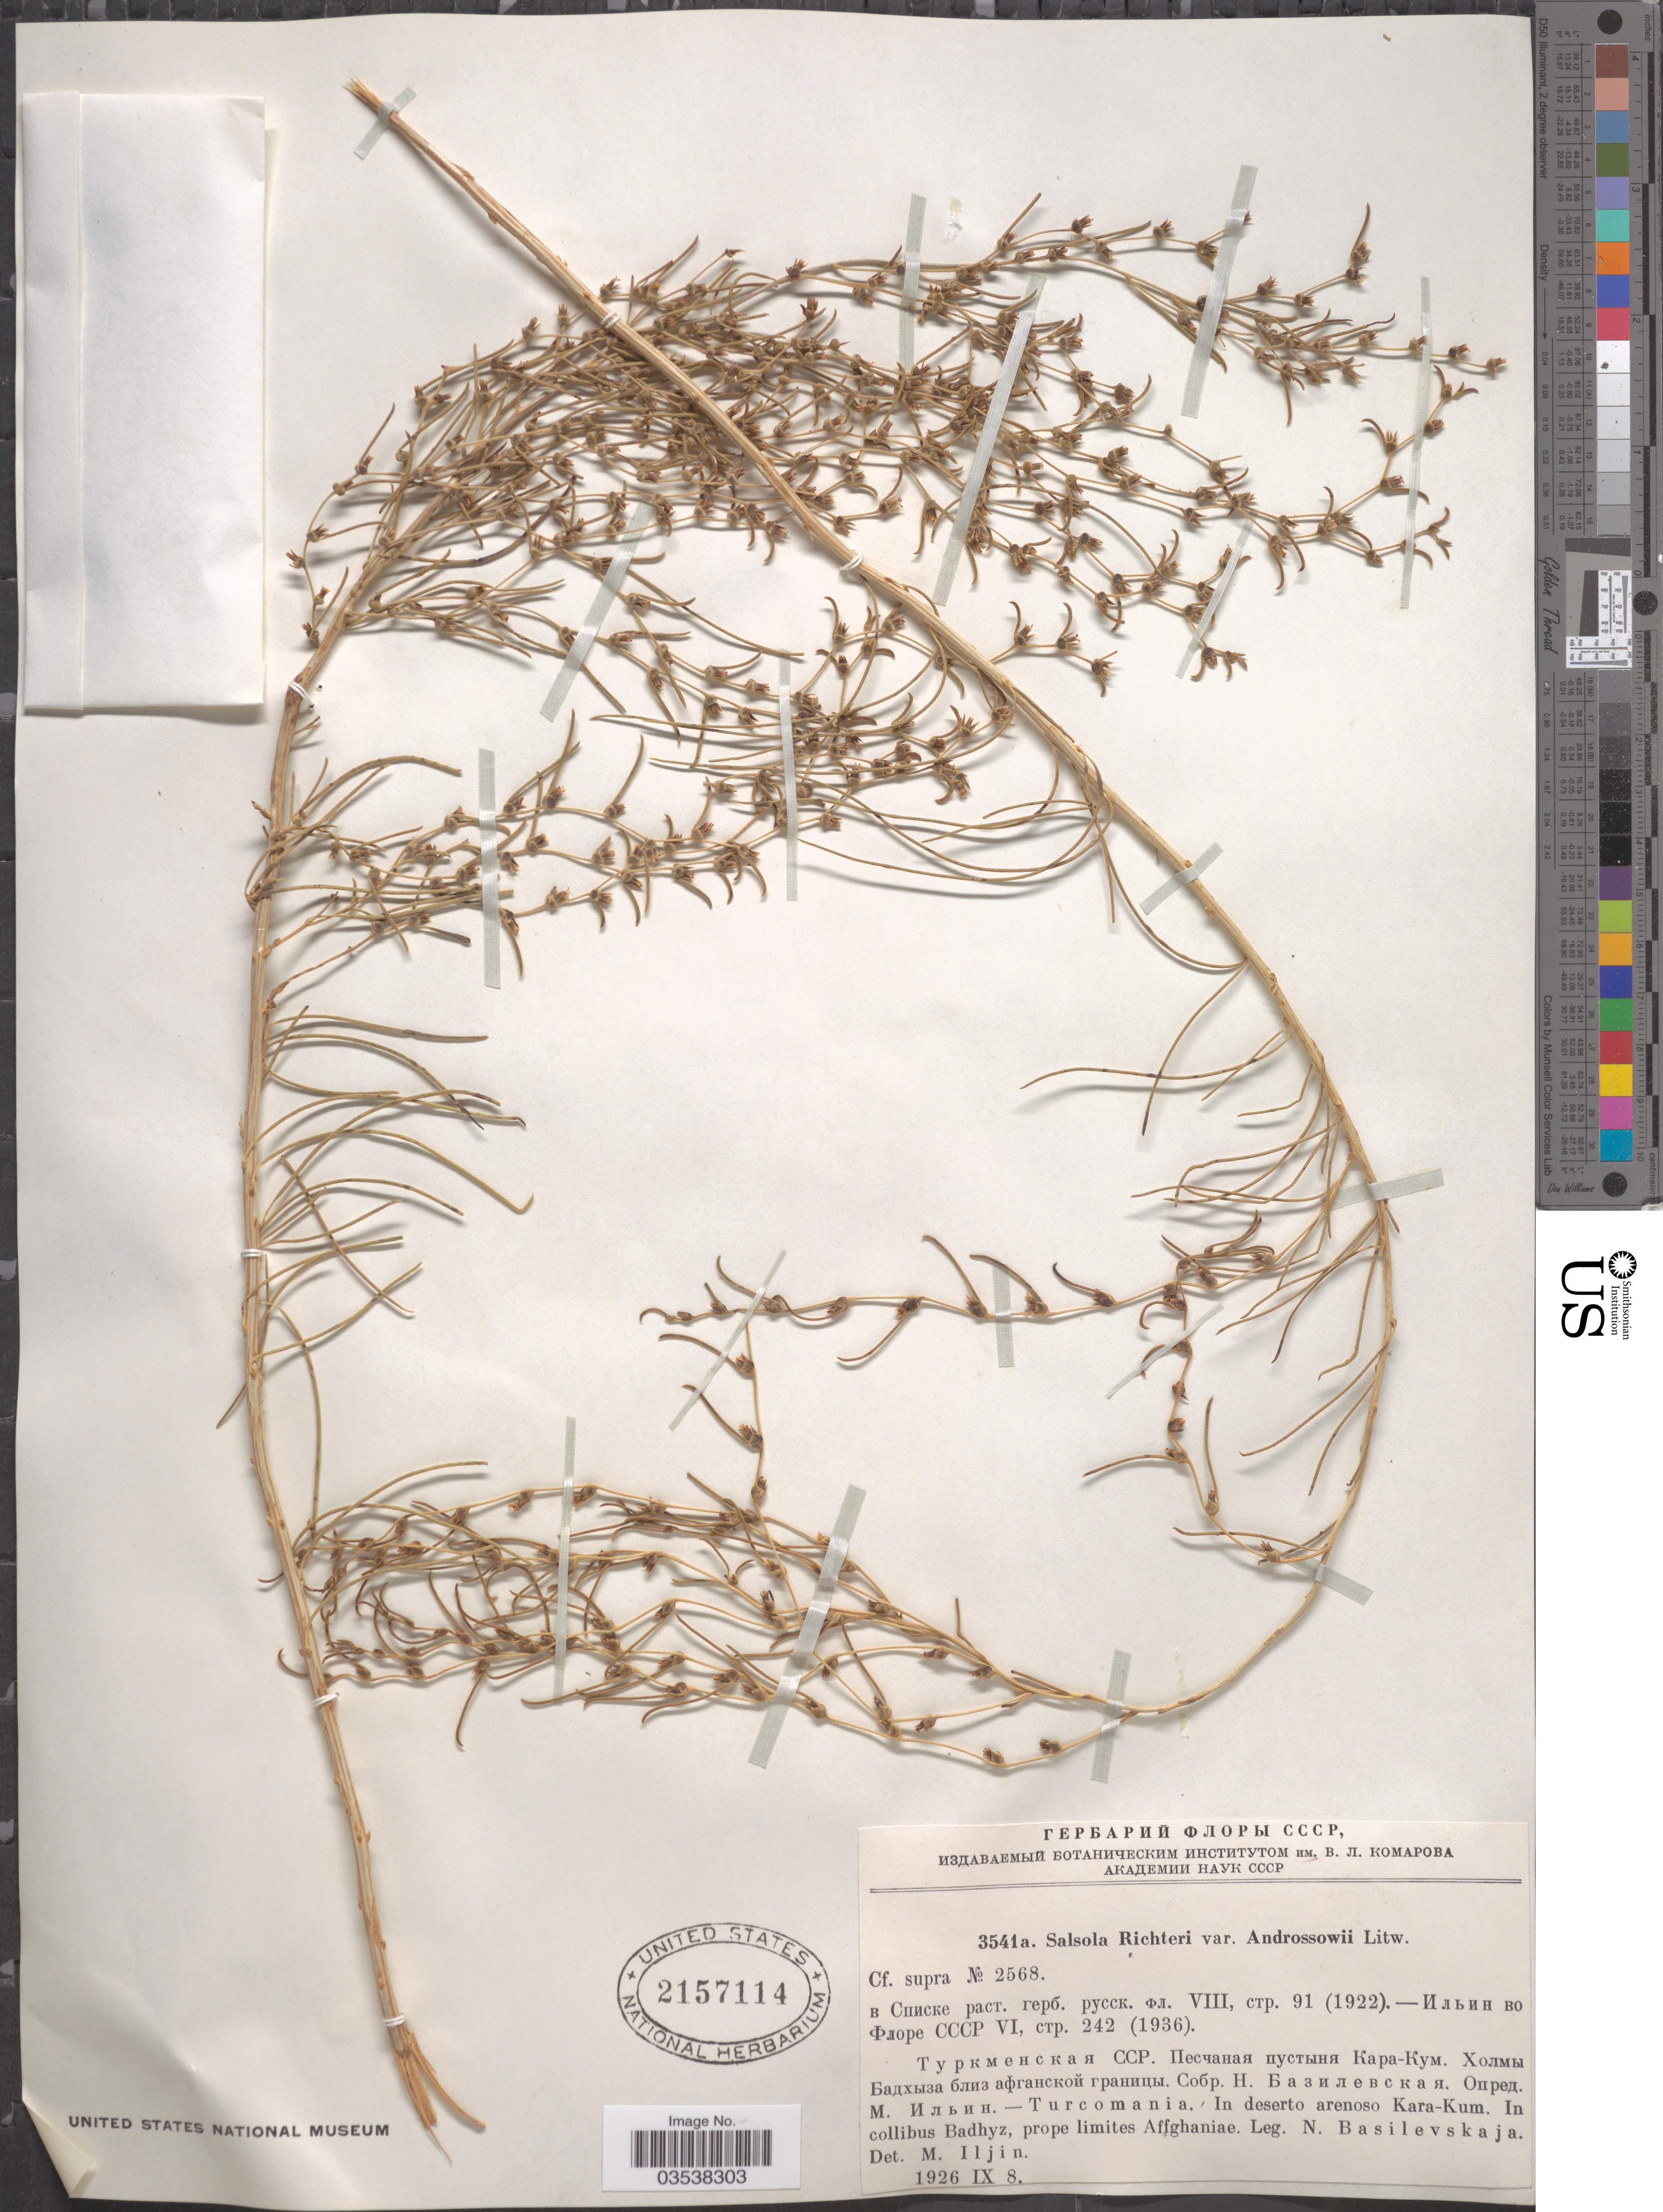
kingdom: Plantae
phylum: Tracheophyta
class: Magnoliopsida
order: Caryophyllales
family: Amaranthaceae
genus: Xylosalsola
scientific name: Xylosalsola richteri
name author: (Moq.) Akhani & Roalson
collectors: N. Basilevskaja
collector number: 3541a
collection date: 1926-09-08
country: Turkmenistan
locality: Turcomania. In deserto arenoso Kara-Kum. In collibus Badhyz, prope limites Affghaniae.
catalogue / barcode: US 2157114